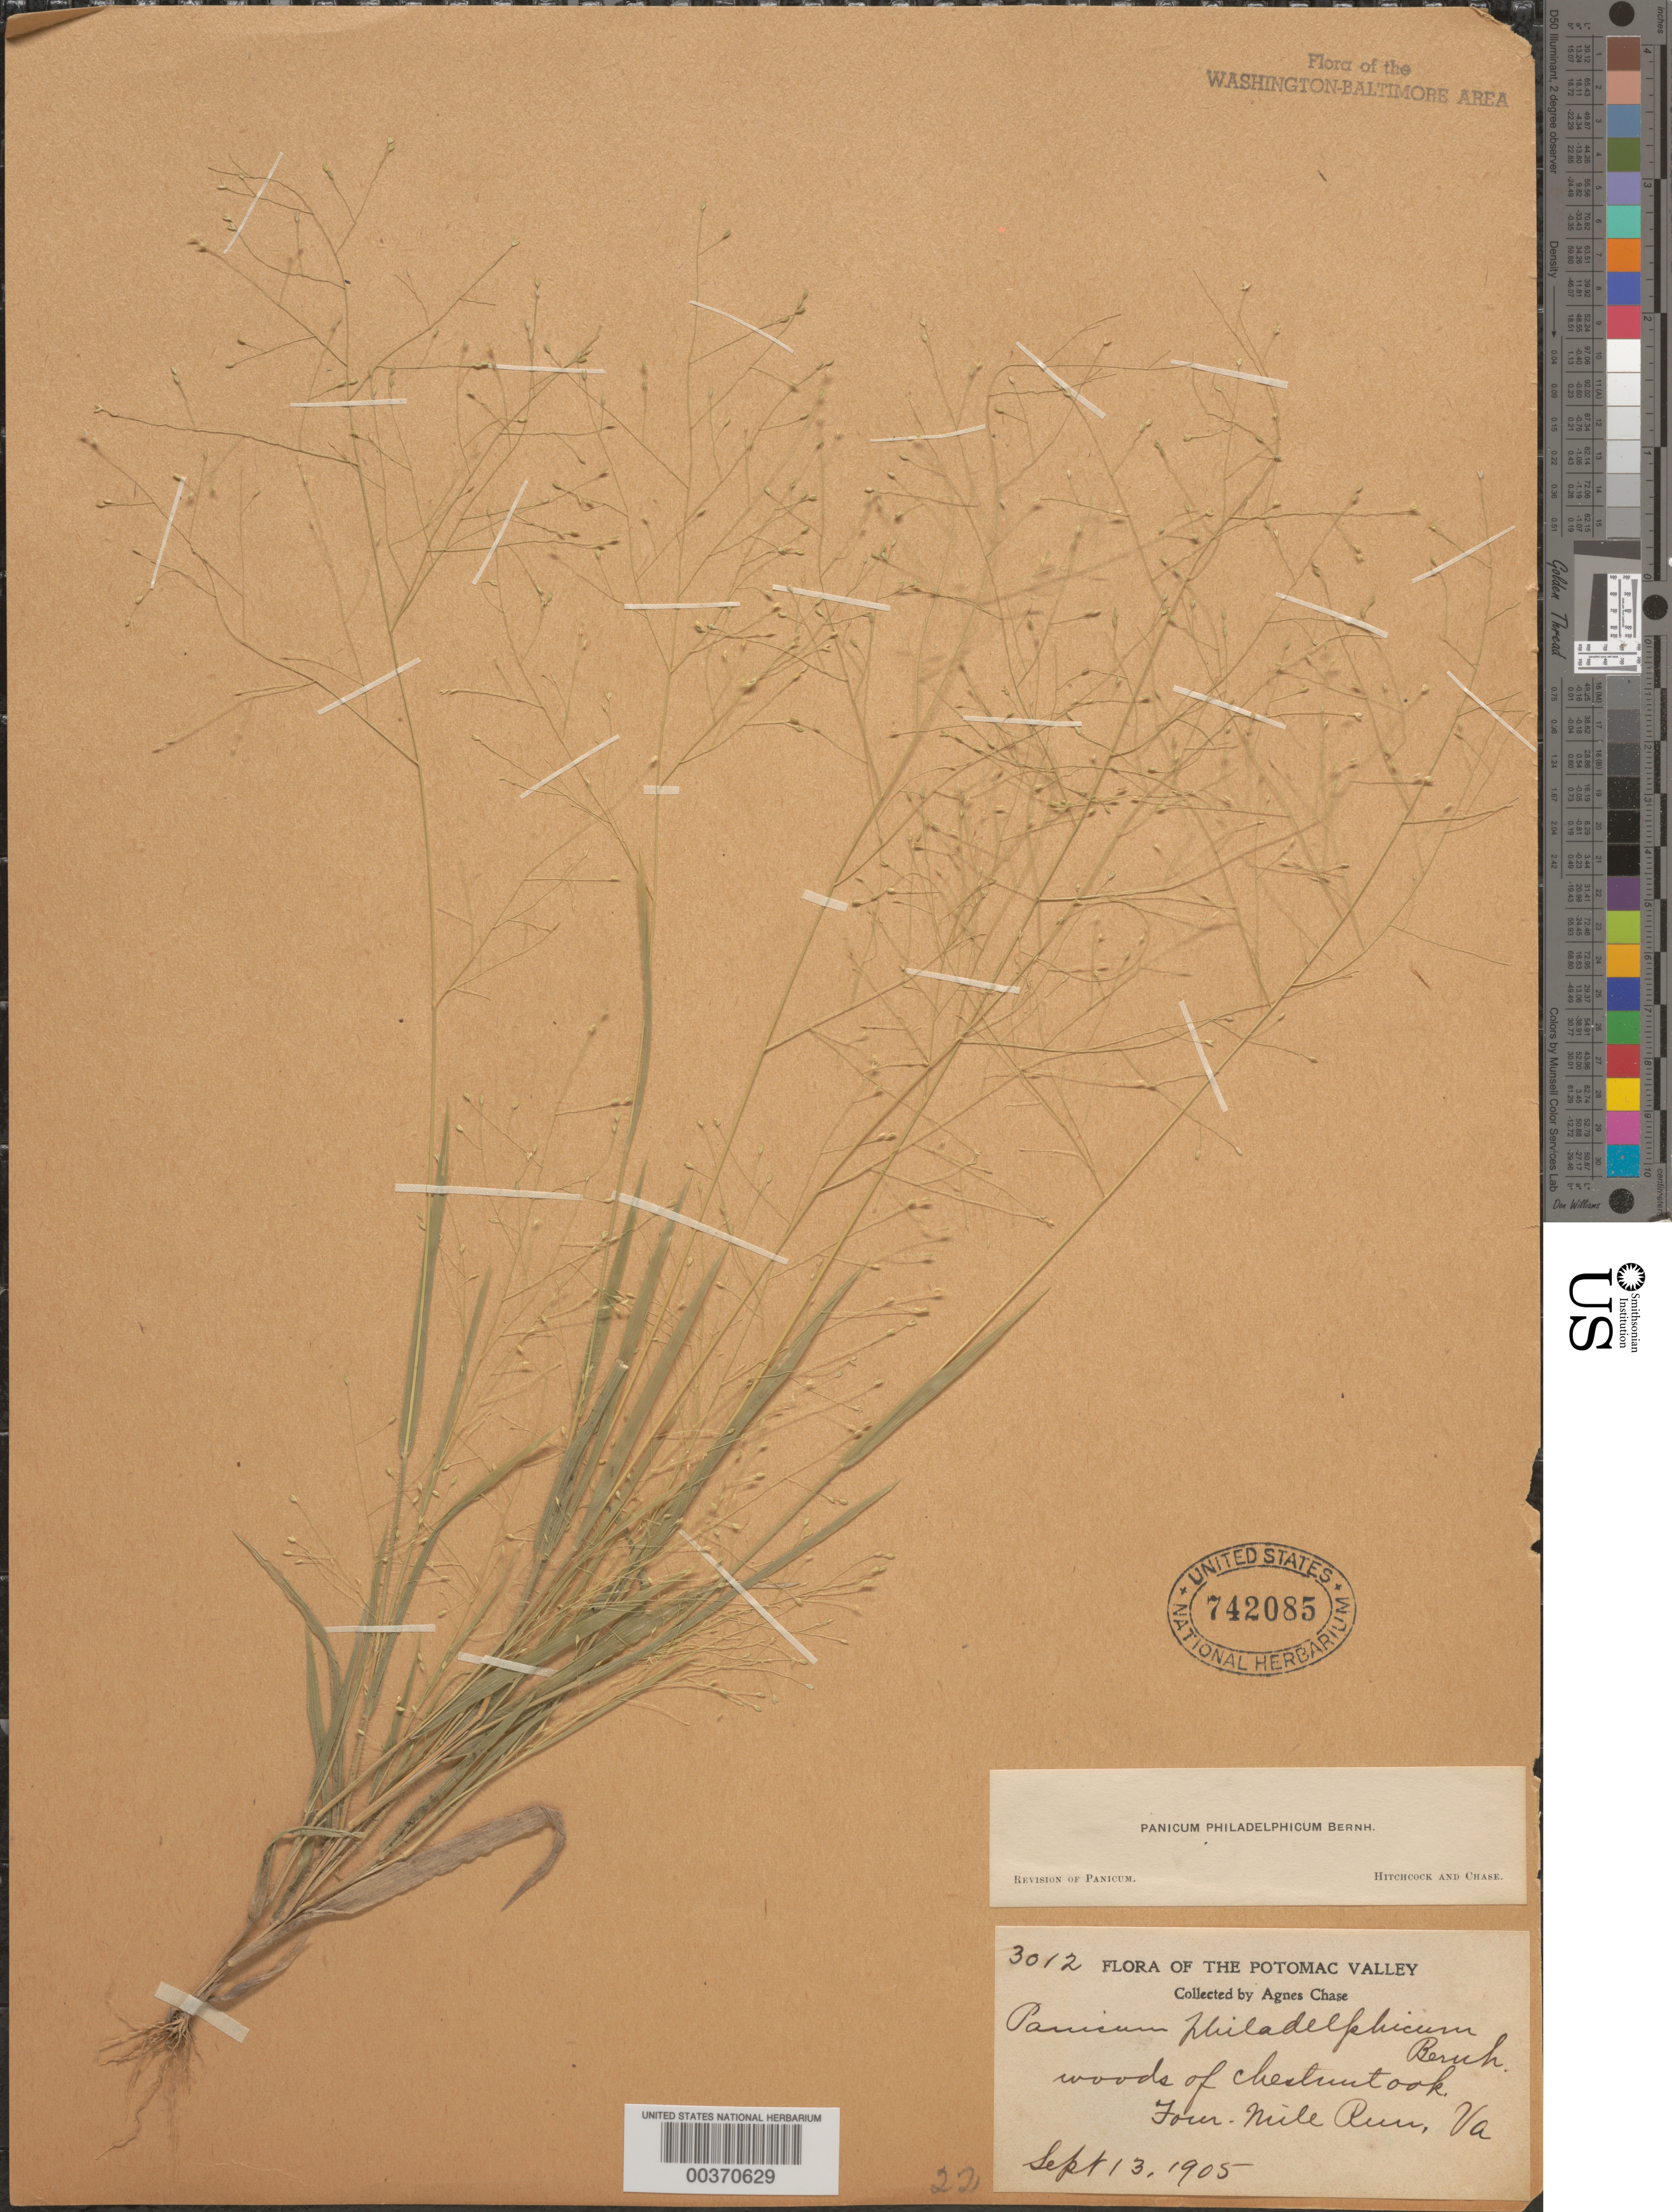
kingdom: Plantae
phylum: Tracheophyta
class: Liliopsida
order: Poales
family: Poaceae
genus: Panicum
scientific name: Panicum philadelphicum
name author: Bernh. ex Trin.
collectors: A. Chase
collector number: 3012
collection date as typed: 13 Sep 1905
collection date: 1905-09-13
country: United States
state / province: Virginia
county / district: Arlington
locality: Four Mile Run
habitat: Woods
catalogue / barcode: US 742085